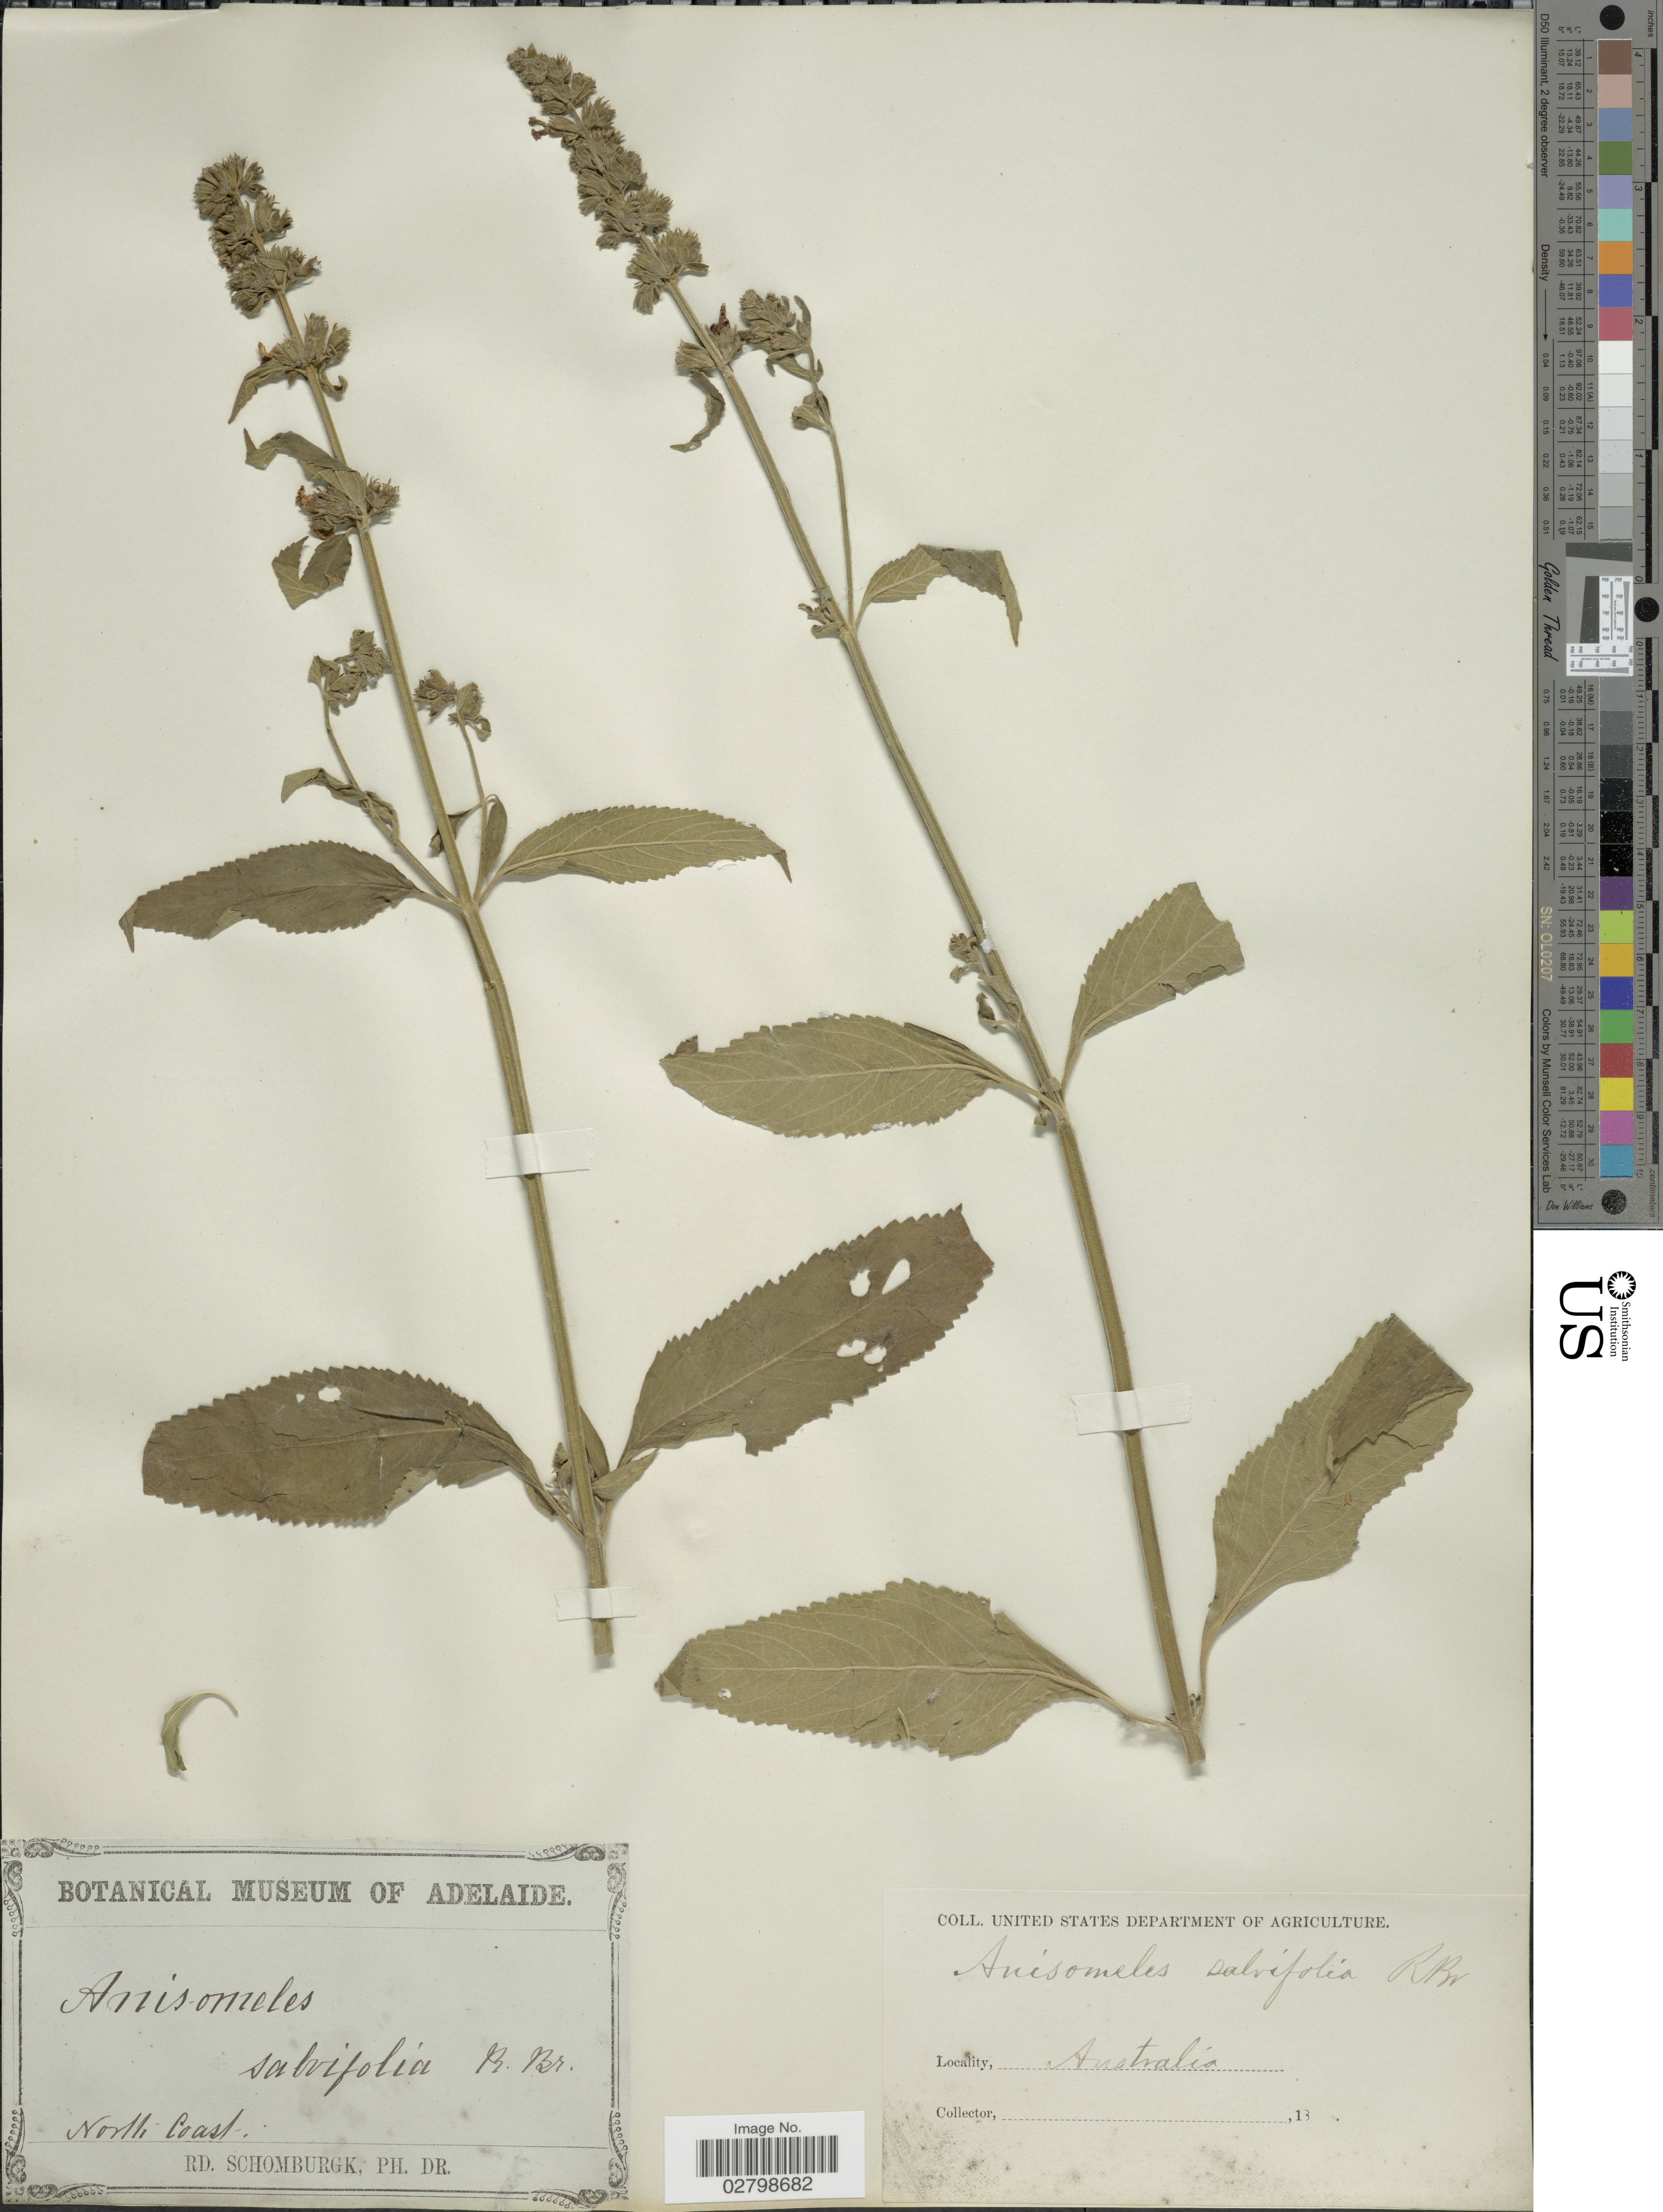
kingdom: Plantae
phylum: Tracheophyta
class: Magnoliopsida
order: Lamiales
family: Lamiaceae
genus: Anisomeles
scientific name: Anisomeles salviifolia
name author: R. Br.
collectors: M. R. Schomburgk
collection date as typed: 18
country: Australia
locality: North Coast.